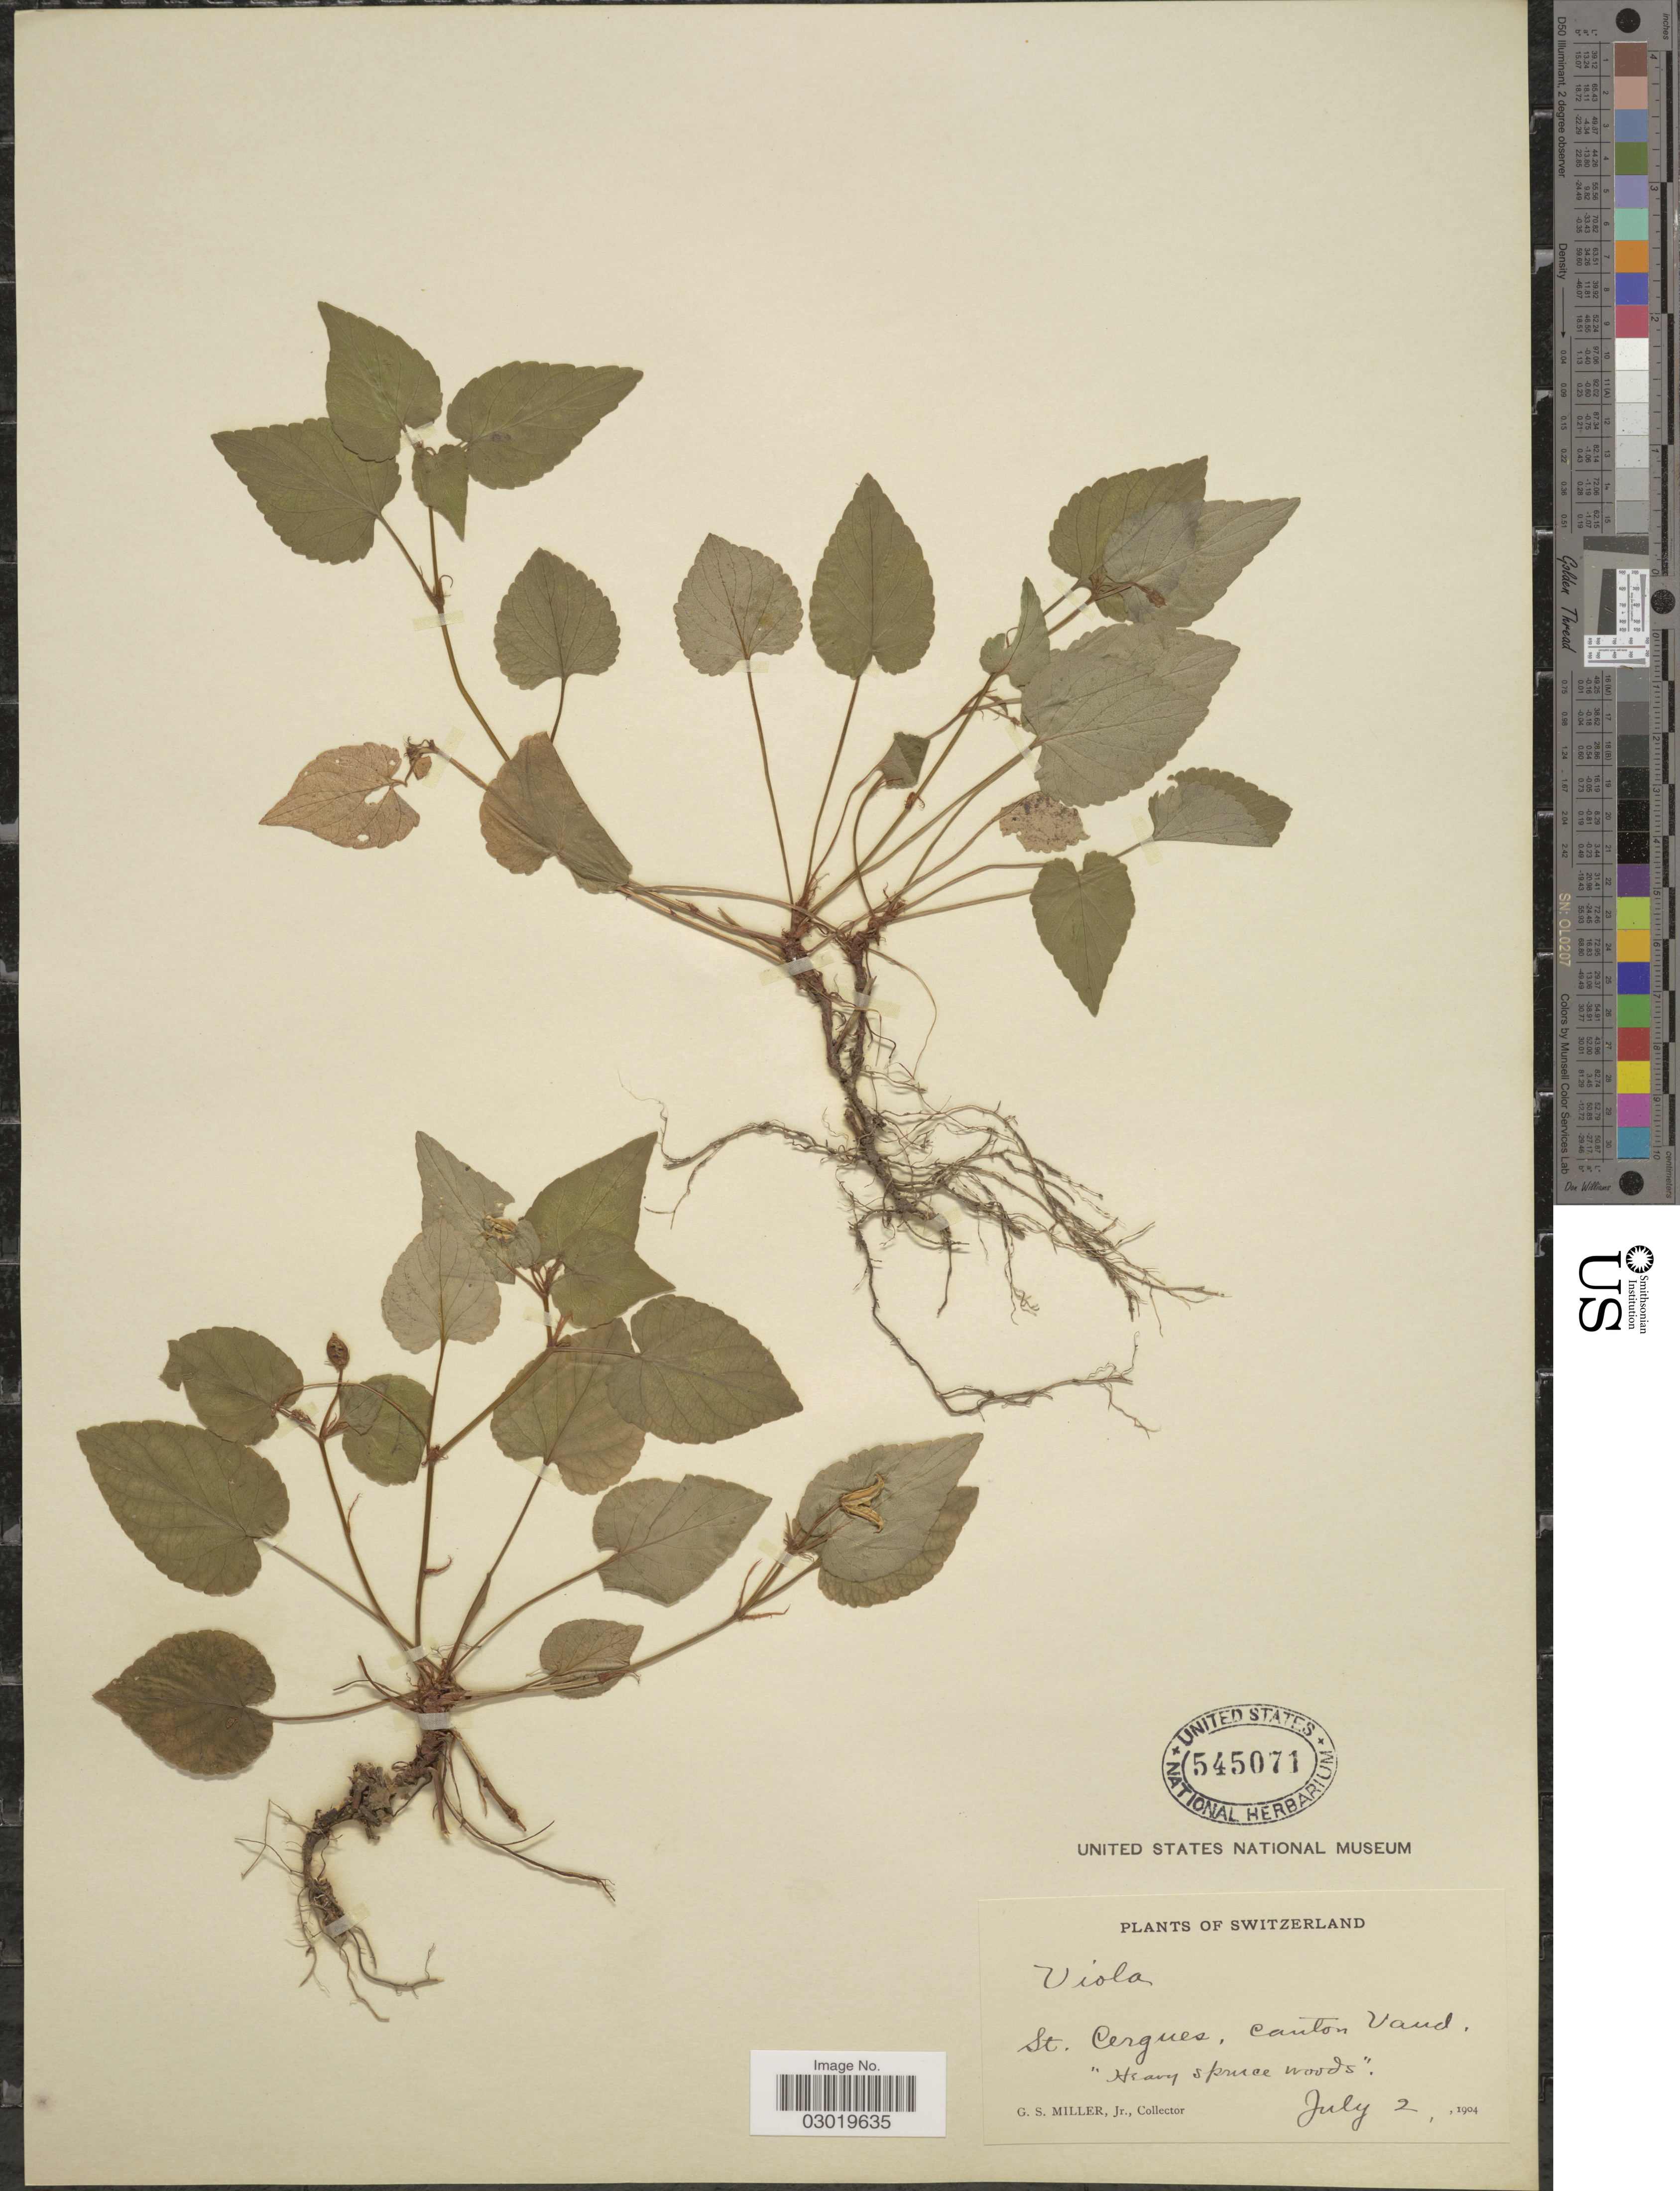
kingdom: Plantae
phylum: Tracheophyta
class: Magnoliopsida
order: Malpighiales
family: Violaceae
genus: Viola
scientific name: Viola sp.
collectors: G. S. Miller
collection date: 1904-07-02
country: Switzerland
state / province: Vaud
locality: St. Cergues, canton Vaud.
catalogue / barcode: US 545071